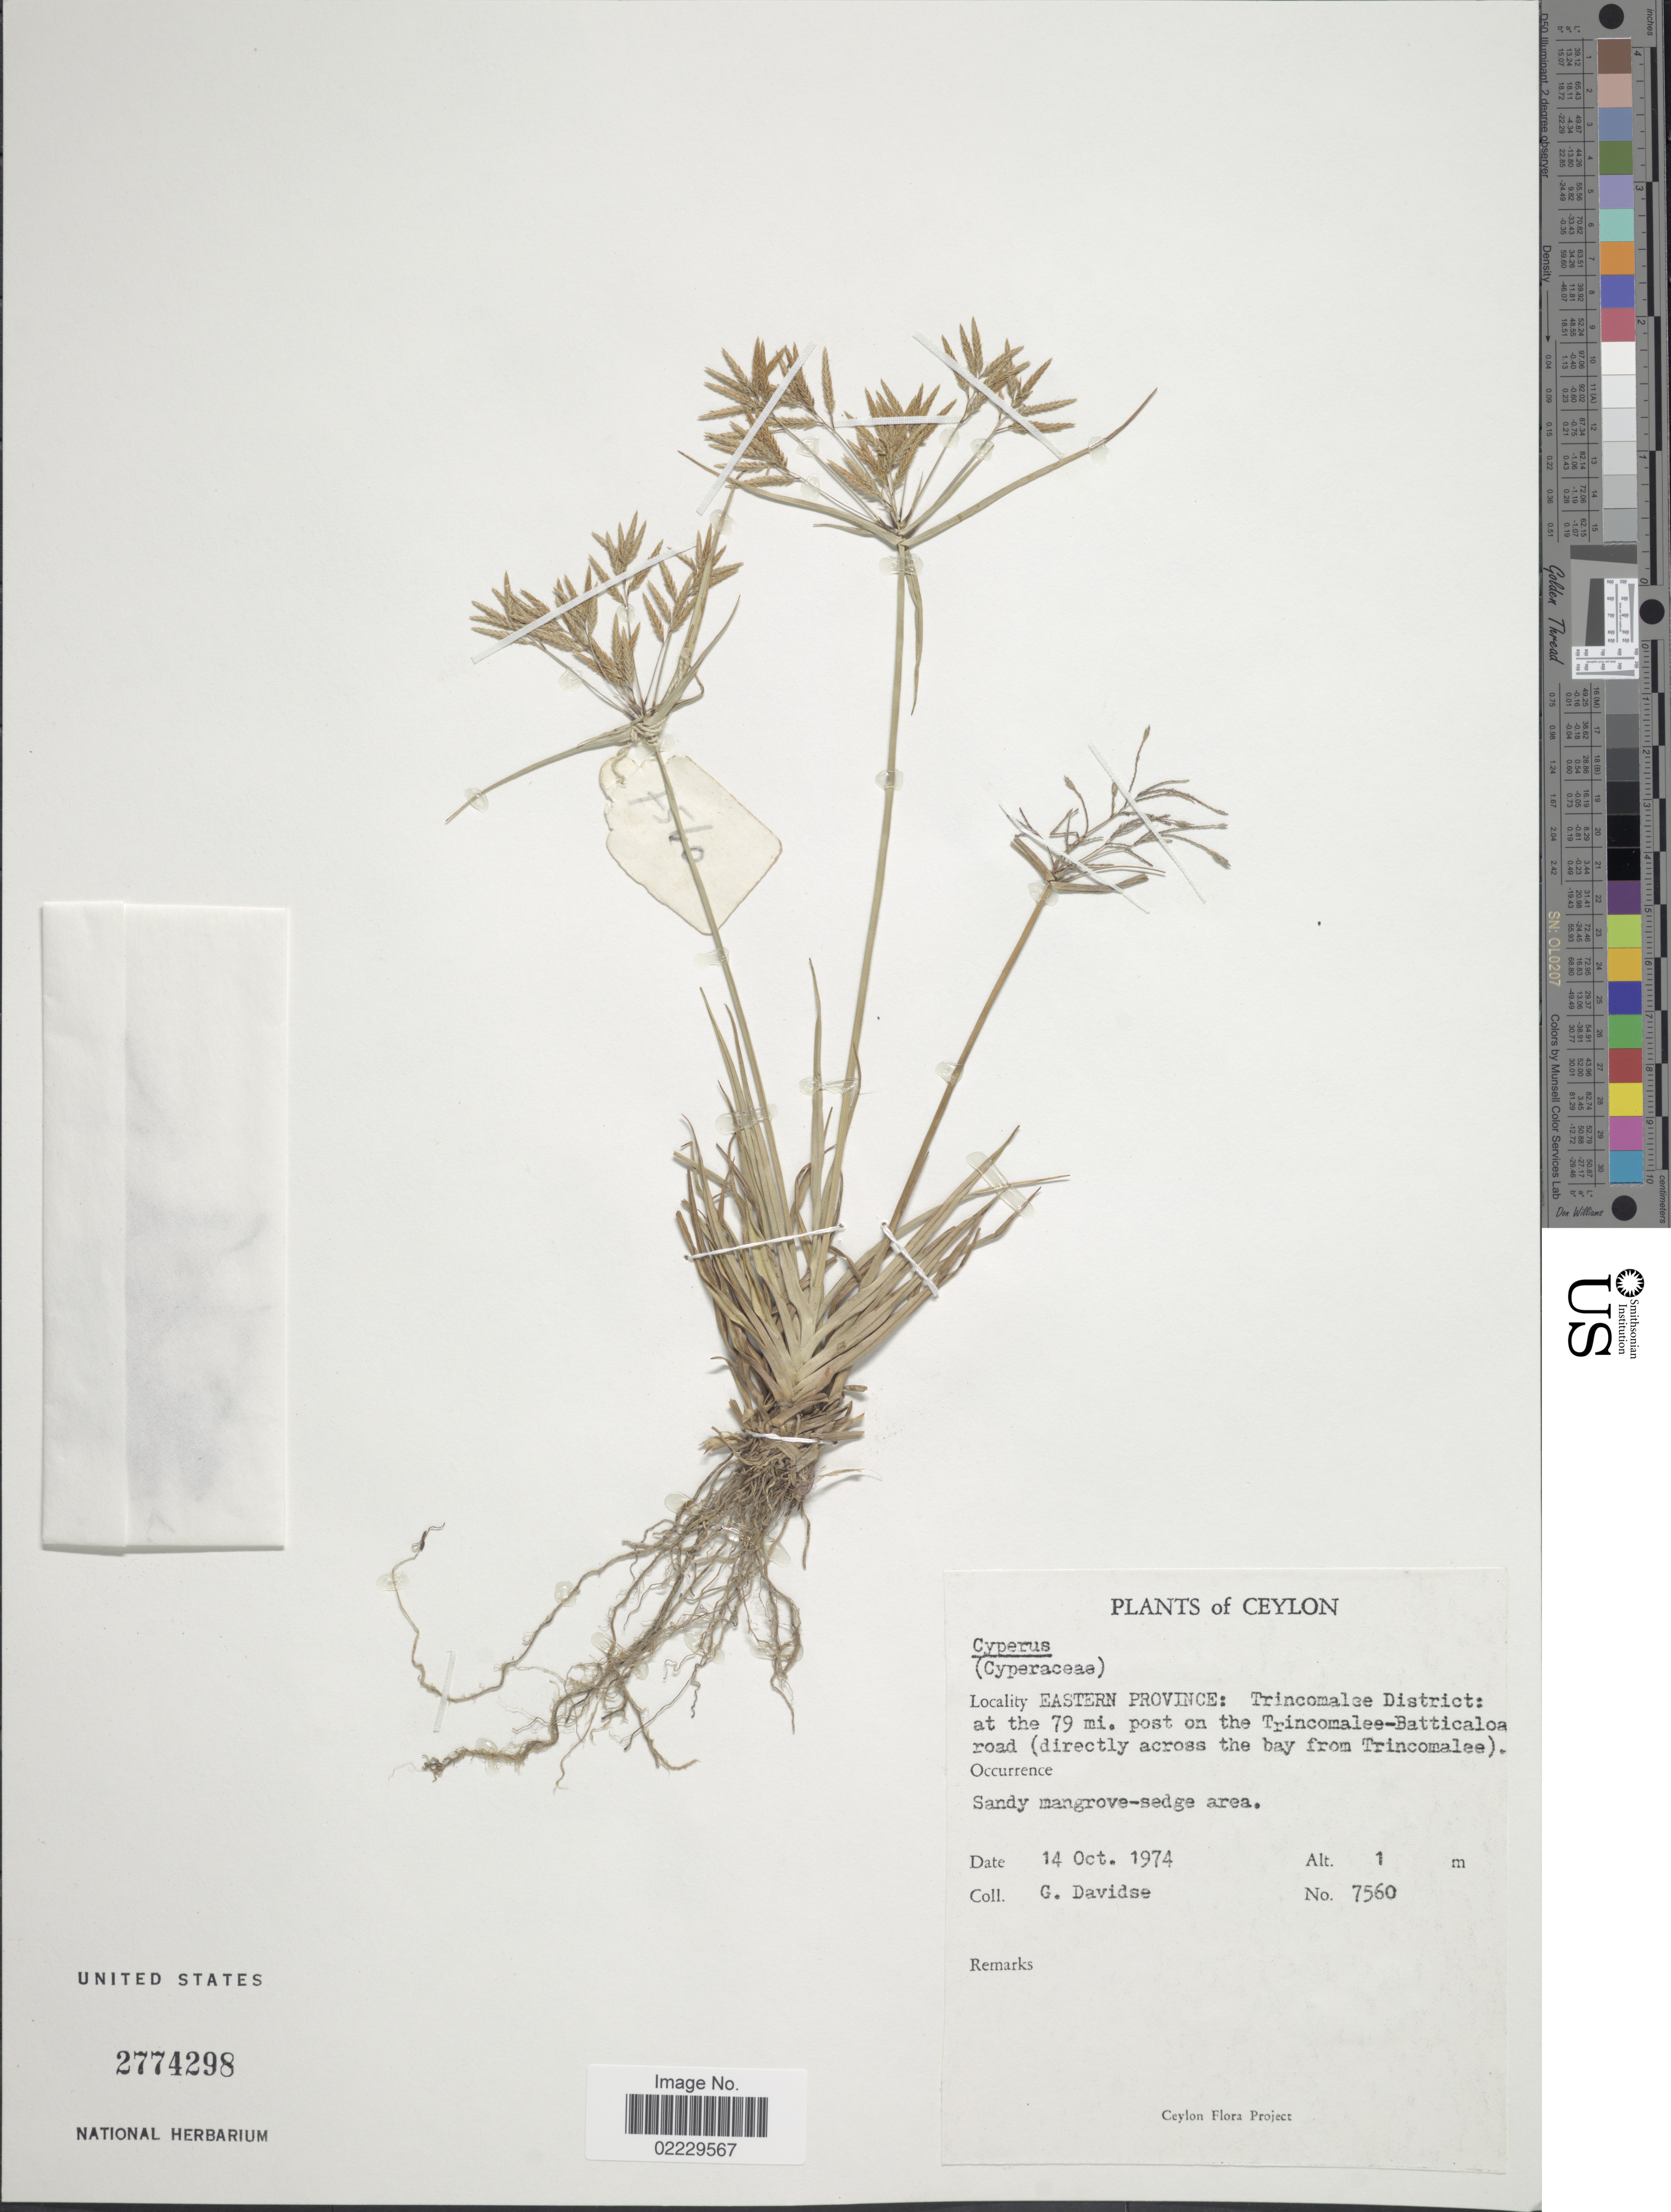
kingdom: Plantae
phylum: Tracheophyta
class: Liliopsida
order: Poales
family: Cyperaceae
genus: Cyperus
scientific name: Cyperus polystachyos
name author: Rottb.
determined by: Strong, Mark T., (BOT), Smithsonian Institution - National Museum of Natural History (UNITED STATES)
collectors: G. Davidse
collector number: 7560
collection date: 1974-10-14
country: Sri Lanka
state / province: Eastern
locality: Trincomalee District: at the 79 mi. post on the Trincomalee-Batticaloa road (direclty acorss the bay from Trincomalee)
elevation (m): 1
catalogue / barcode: US 2774298